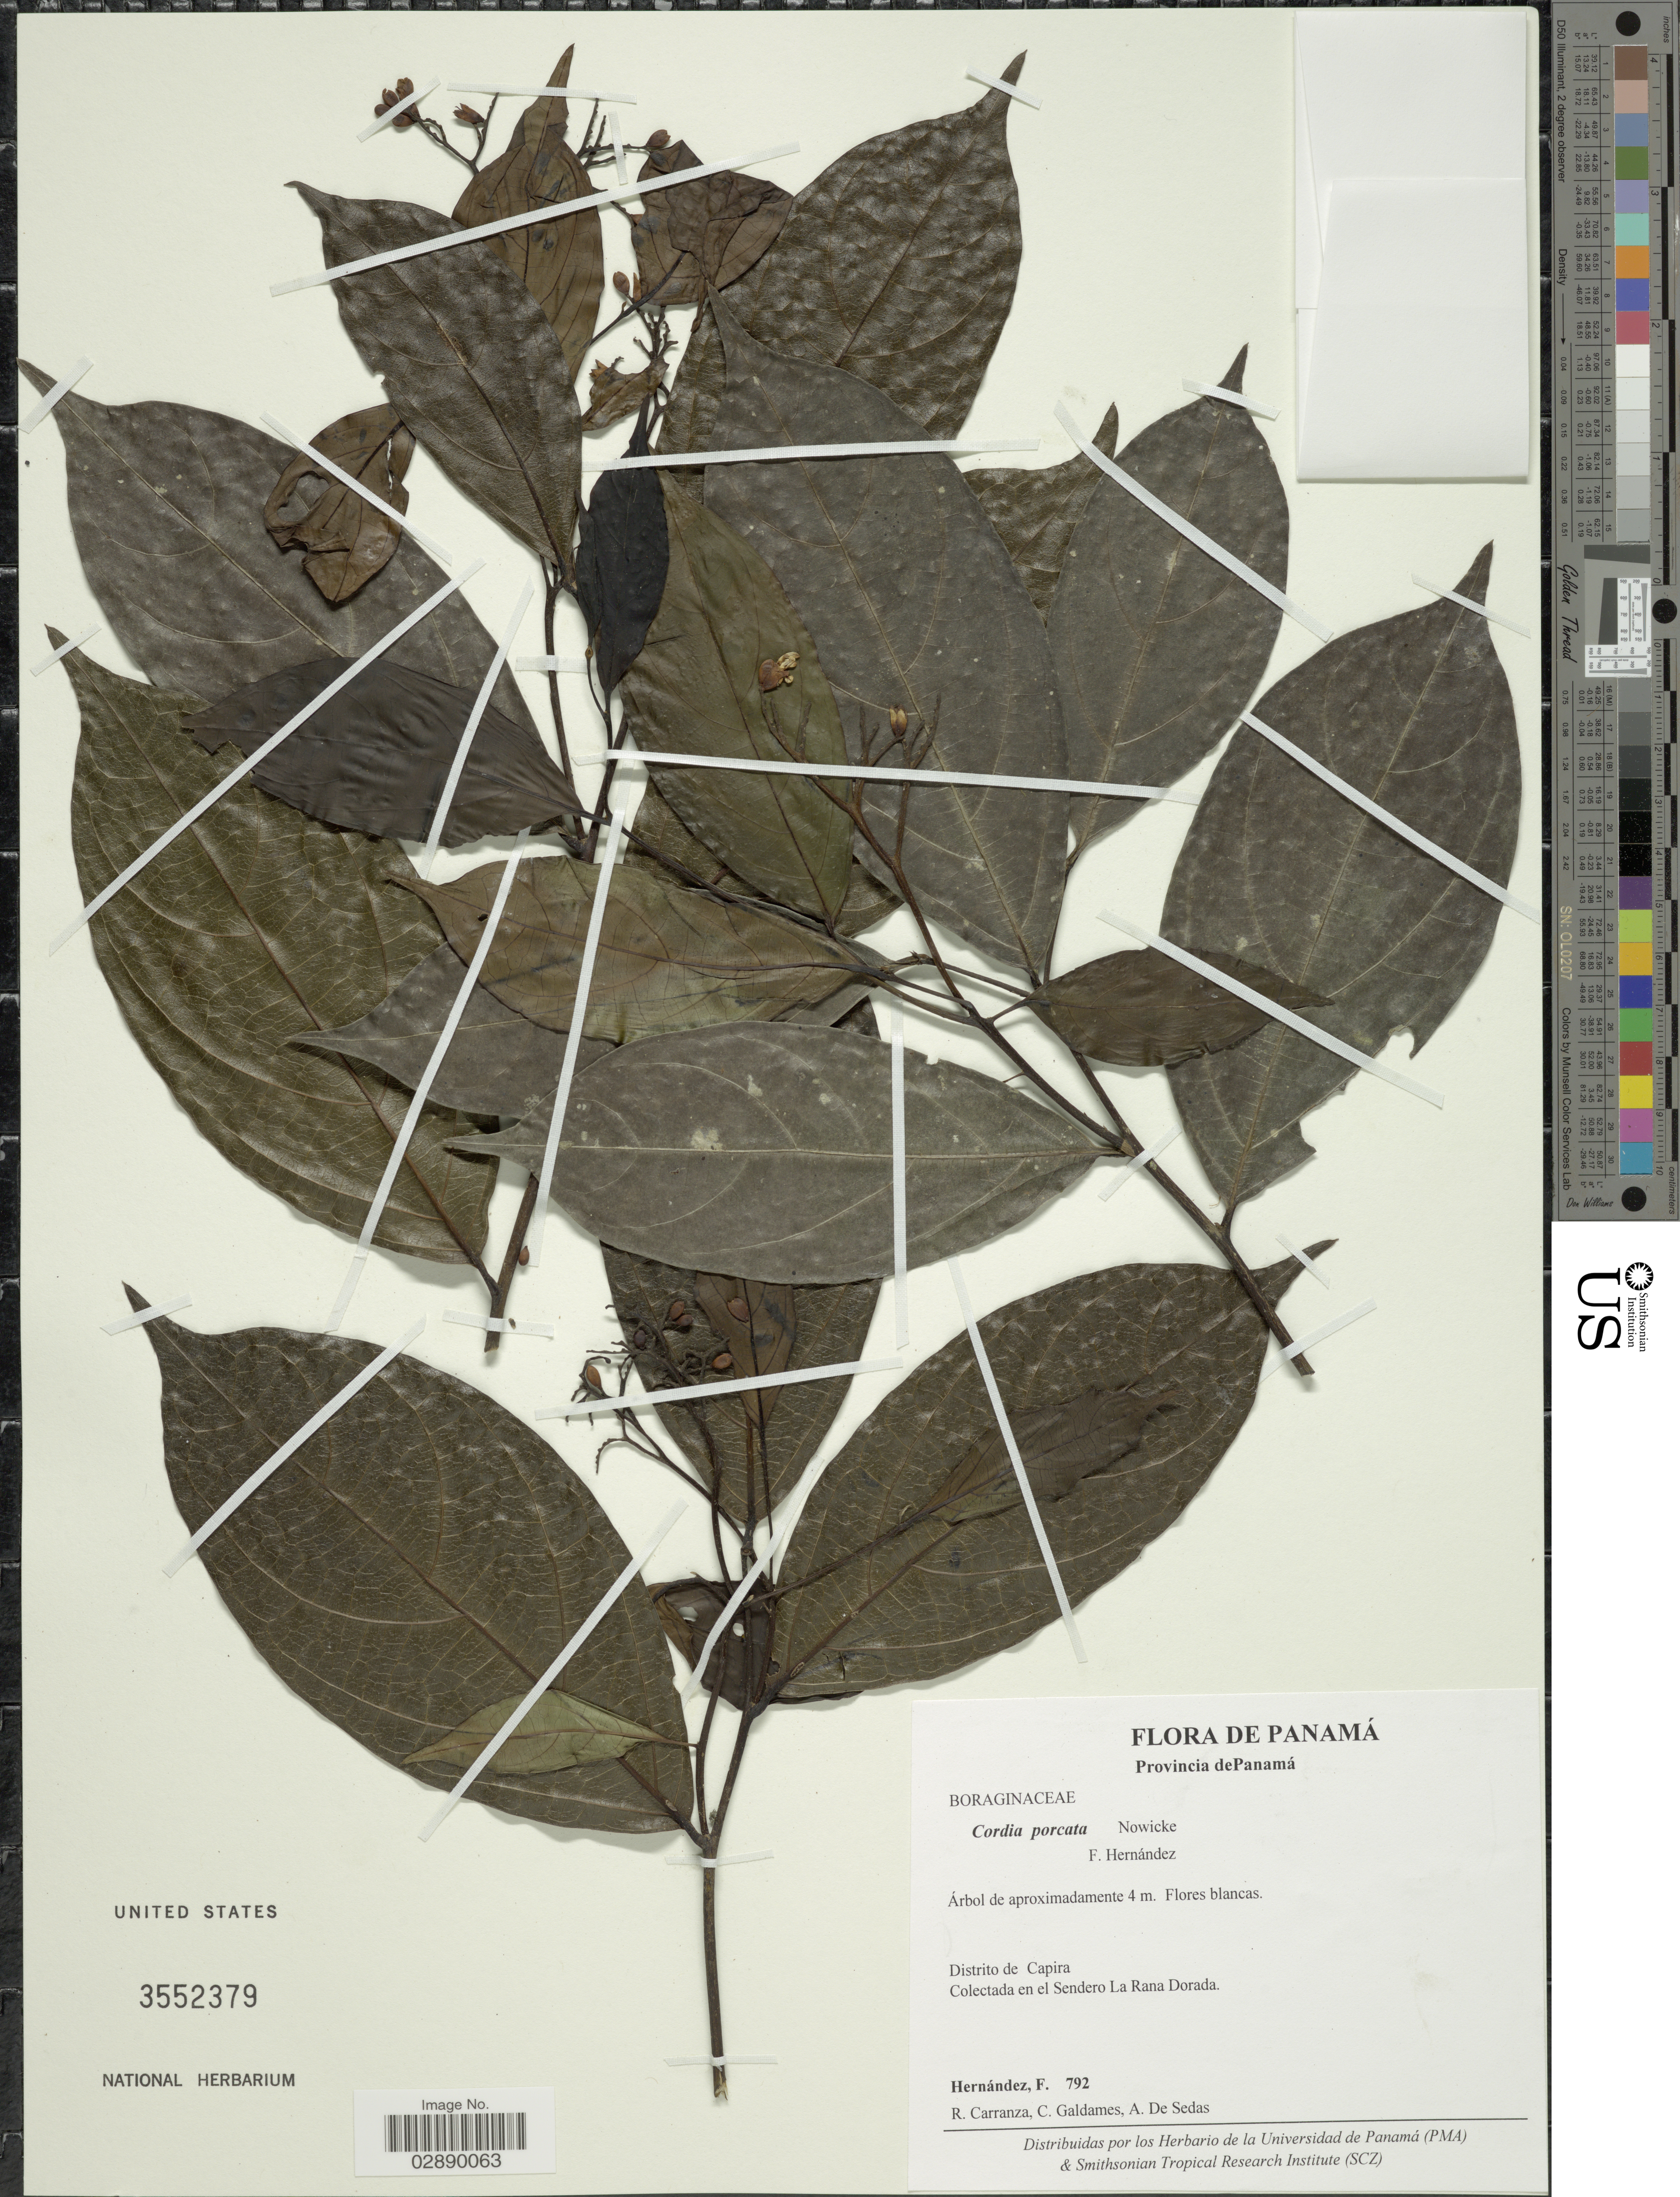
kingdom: Plantae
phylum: Tracheophyta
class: Magnoliopsida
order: Boraginales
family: Cordiaceae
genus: Cordia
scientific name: Cordia porcata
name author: Nowicke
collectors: F. Hernandez, R. Carranza, C. Galdames & A. De Sedas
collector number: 792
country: Panama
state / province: Panamá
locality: Provincia de Panama. Distrito de Capira. Colectada en el Sendero La Rana Dorada.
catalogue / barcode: US 3552379